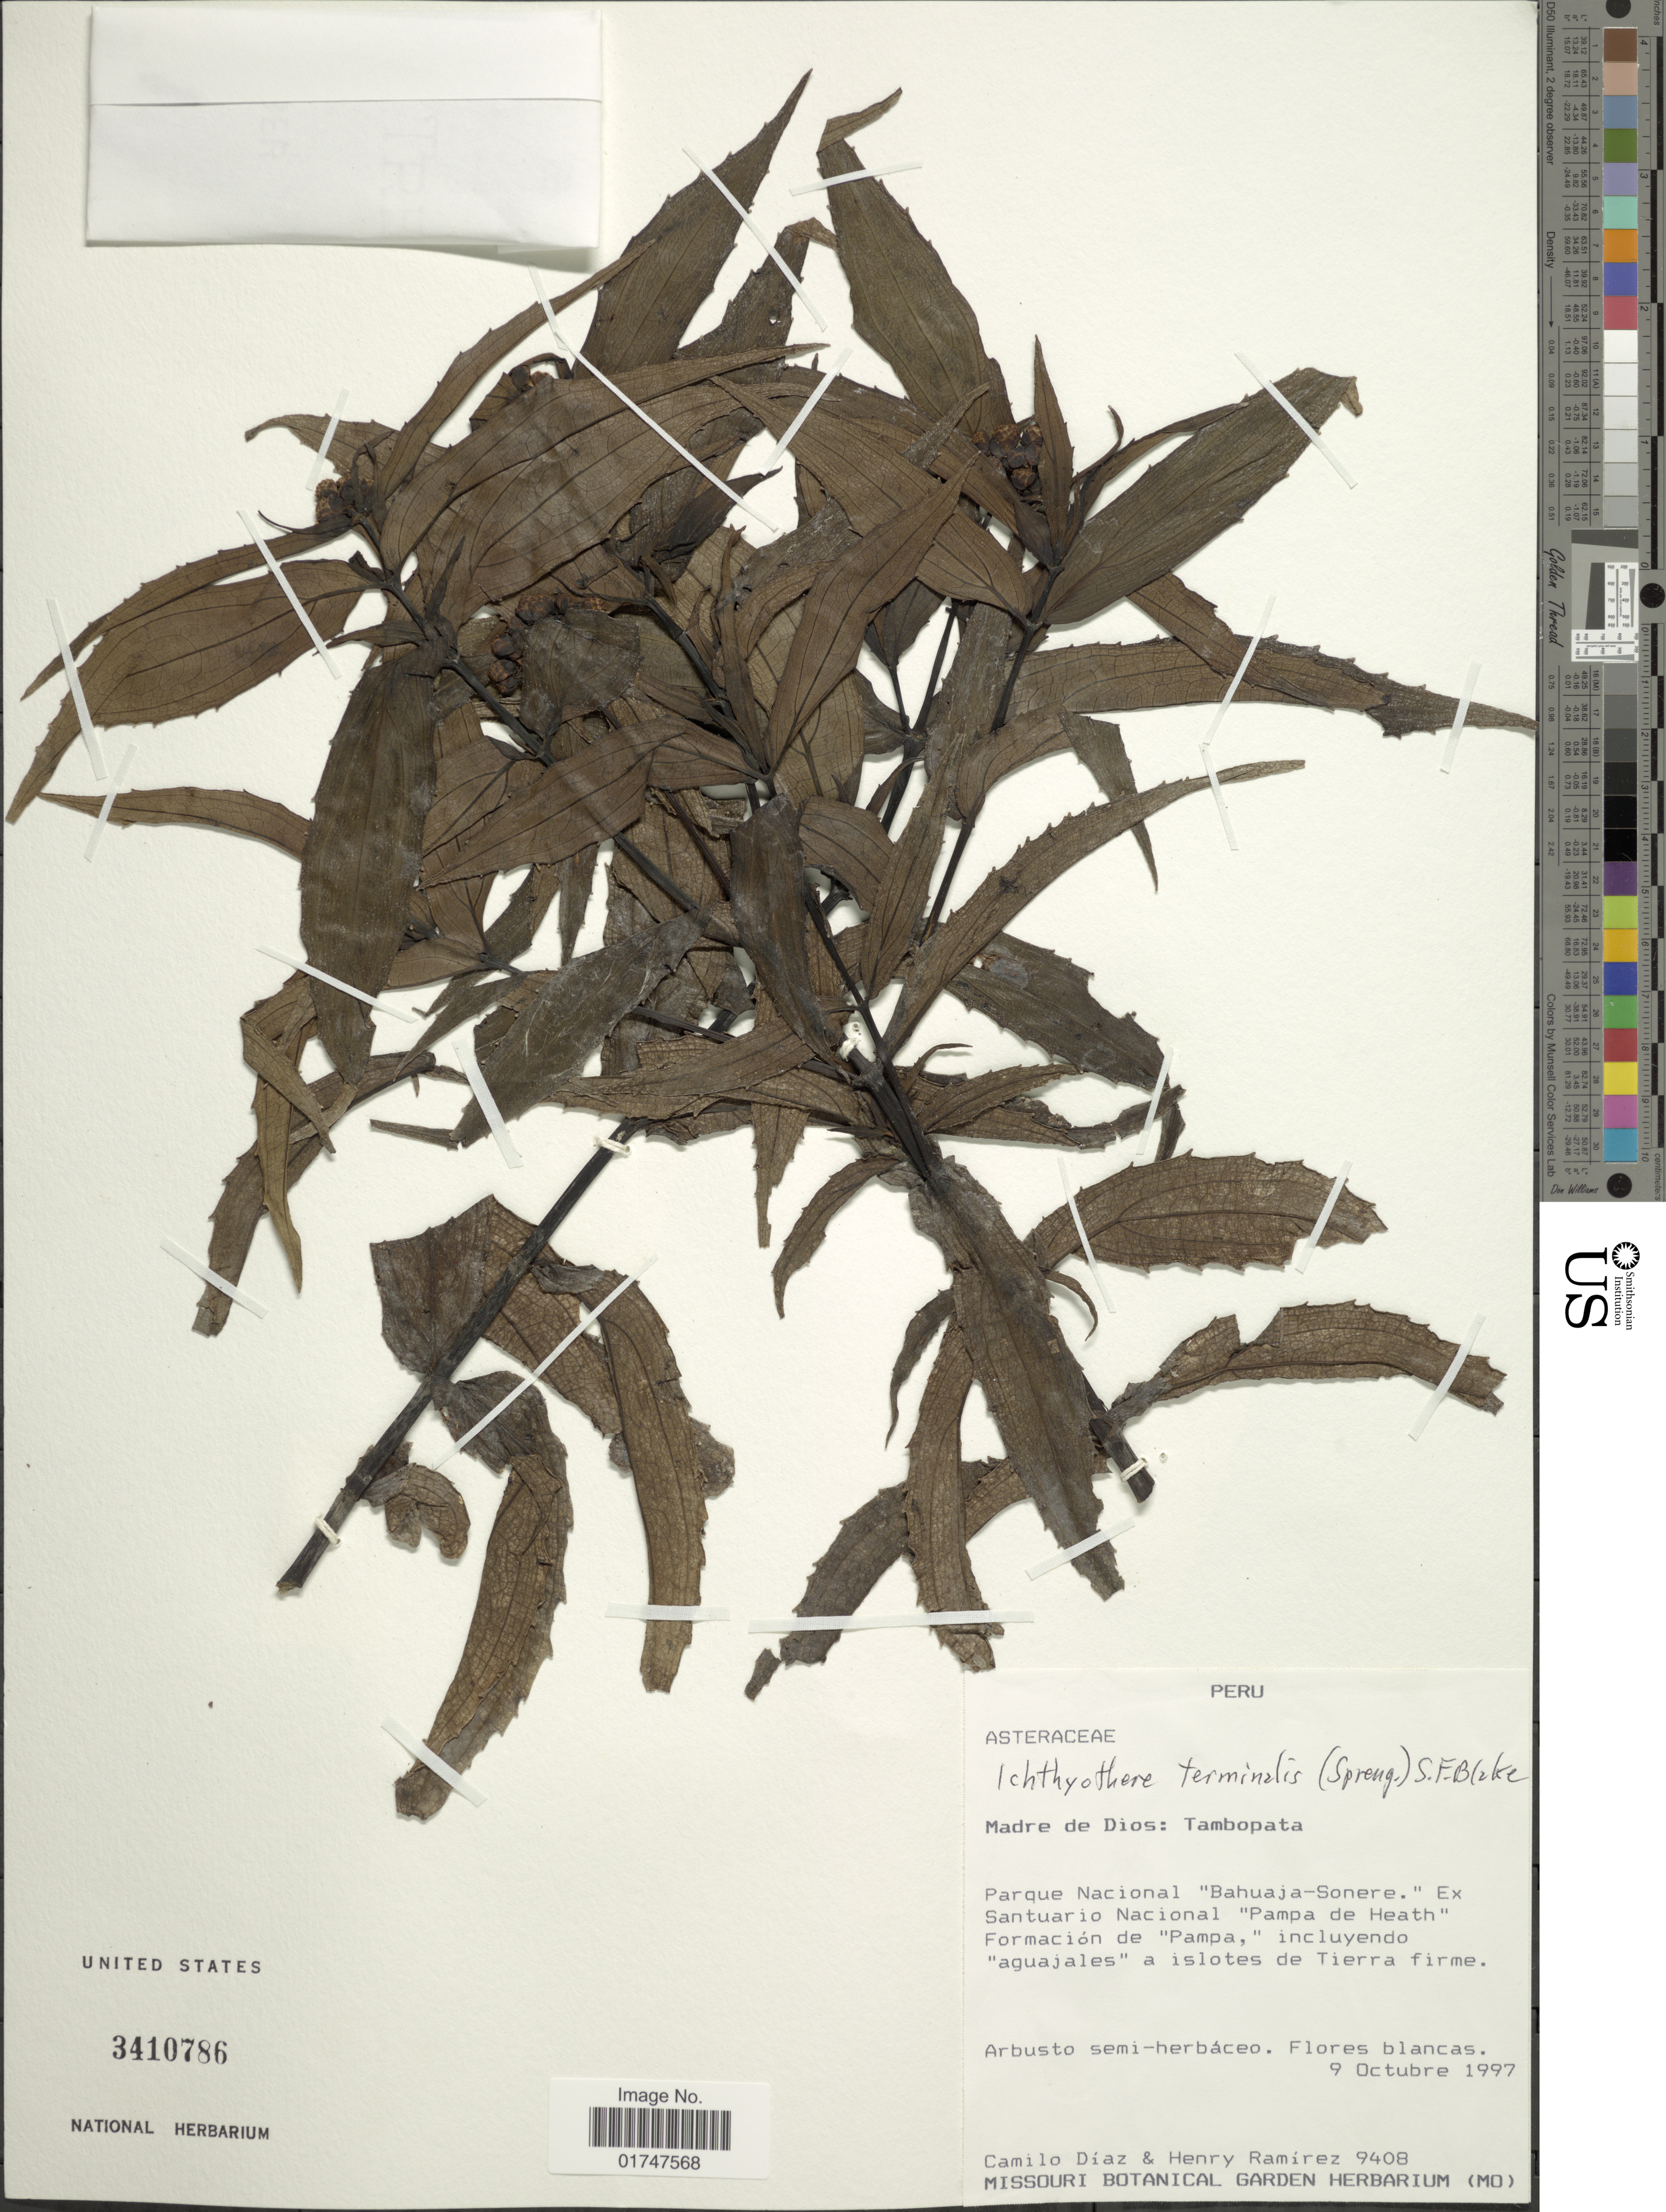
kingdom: Plantae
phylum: Tracheophyta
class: Magnoliopsida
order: Asterales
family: Asteraceae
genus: Ichthyothere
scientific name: Ichthyothere terminalis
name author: (Spreng.) S.F. Blake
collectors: C. Díaz & H. Ramirez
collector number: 9408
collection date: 1997-10-09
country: Peru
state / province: Madre de Dios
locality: Madre de Dios: Tambopata. Parque Nacional Bahuaja-Sonere. Ex Santuario Nacional Pampa de Heath Formación de Pampa, incluyendo aguajales a islotes de Tierra firme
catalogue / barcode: US 3410786